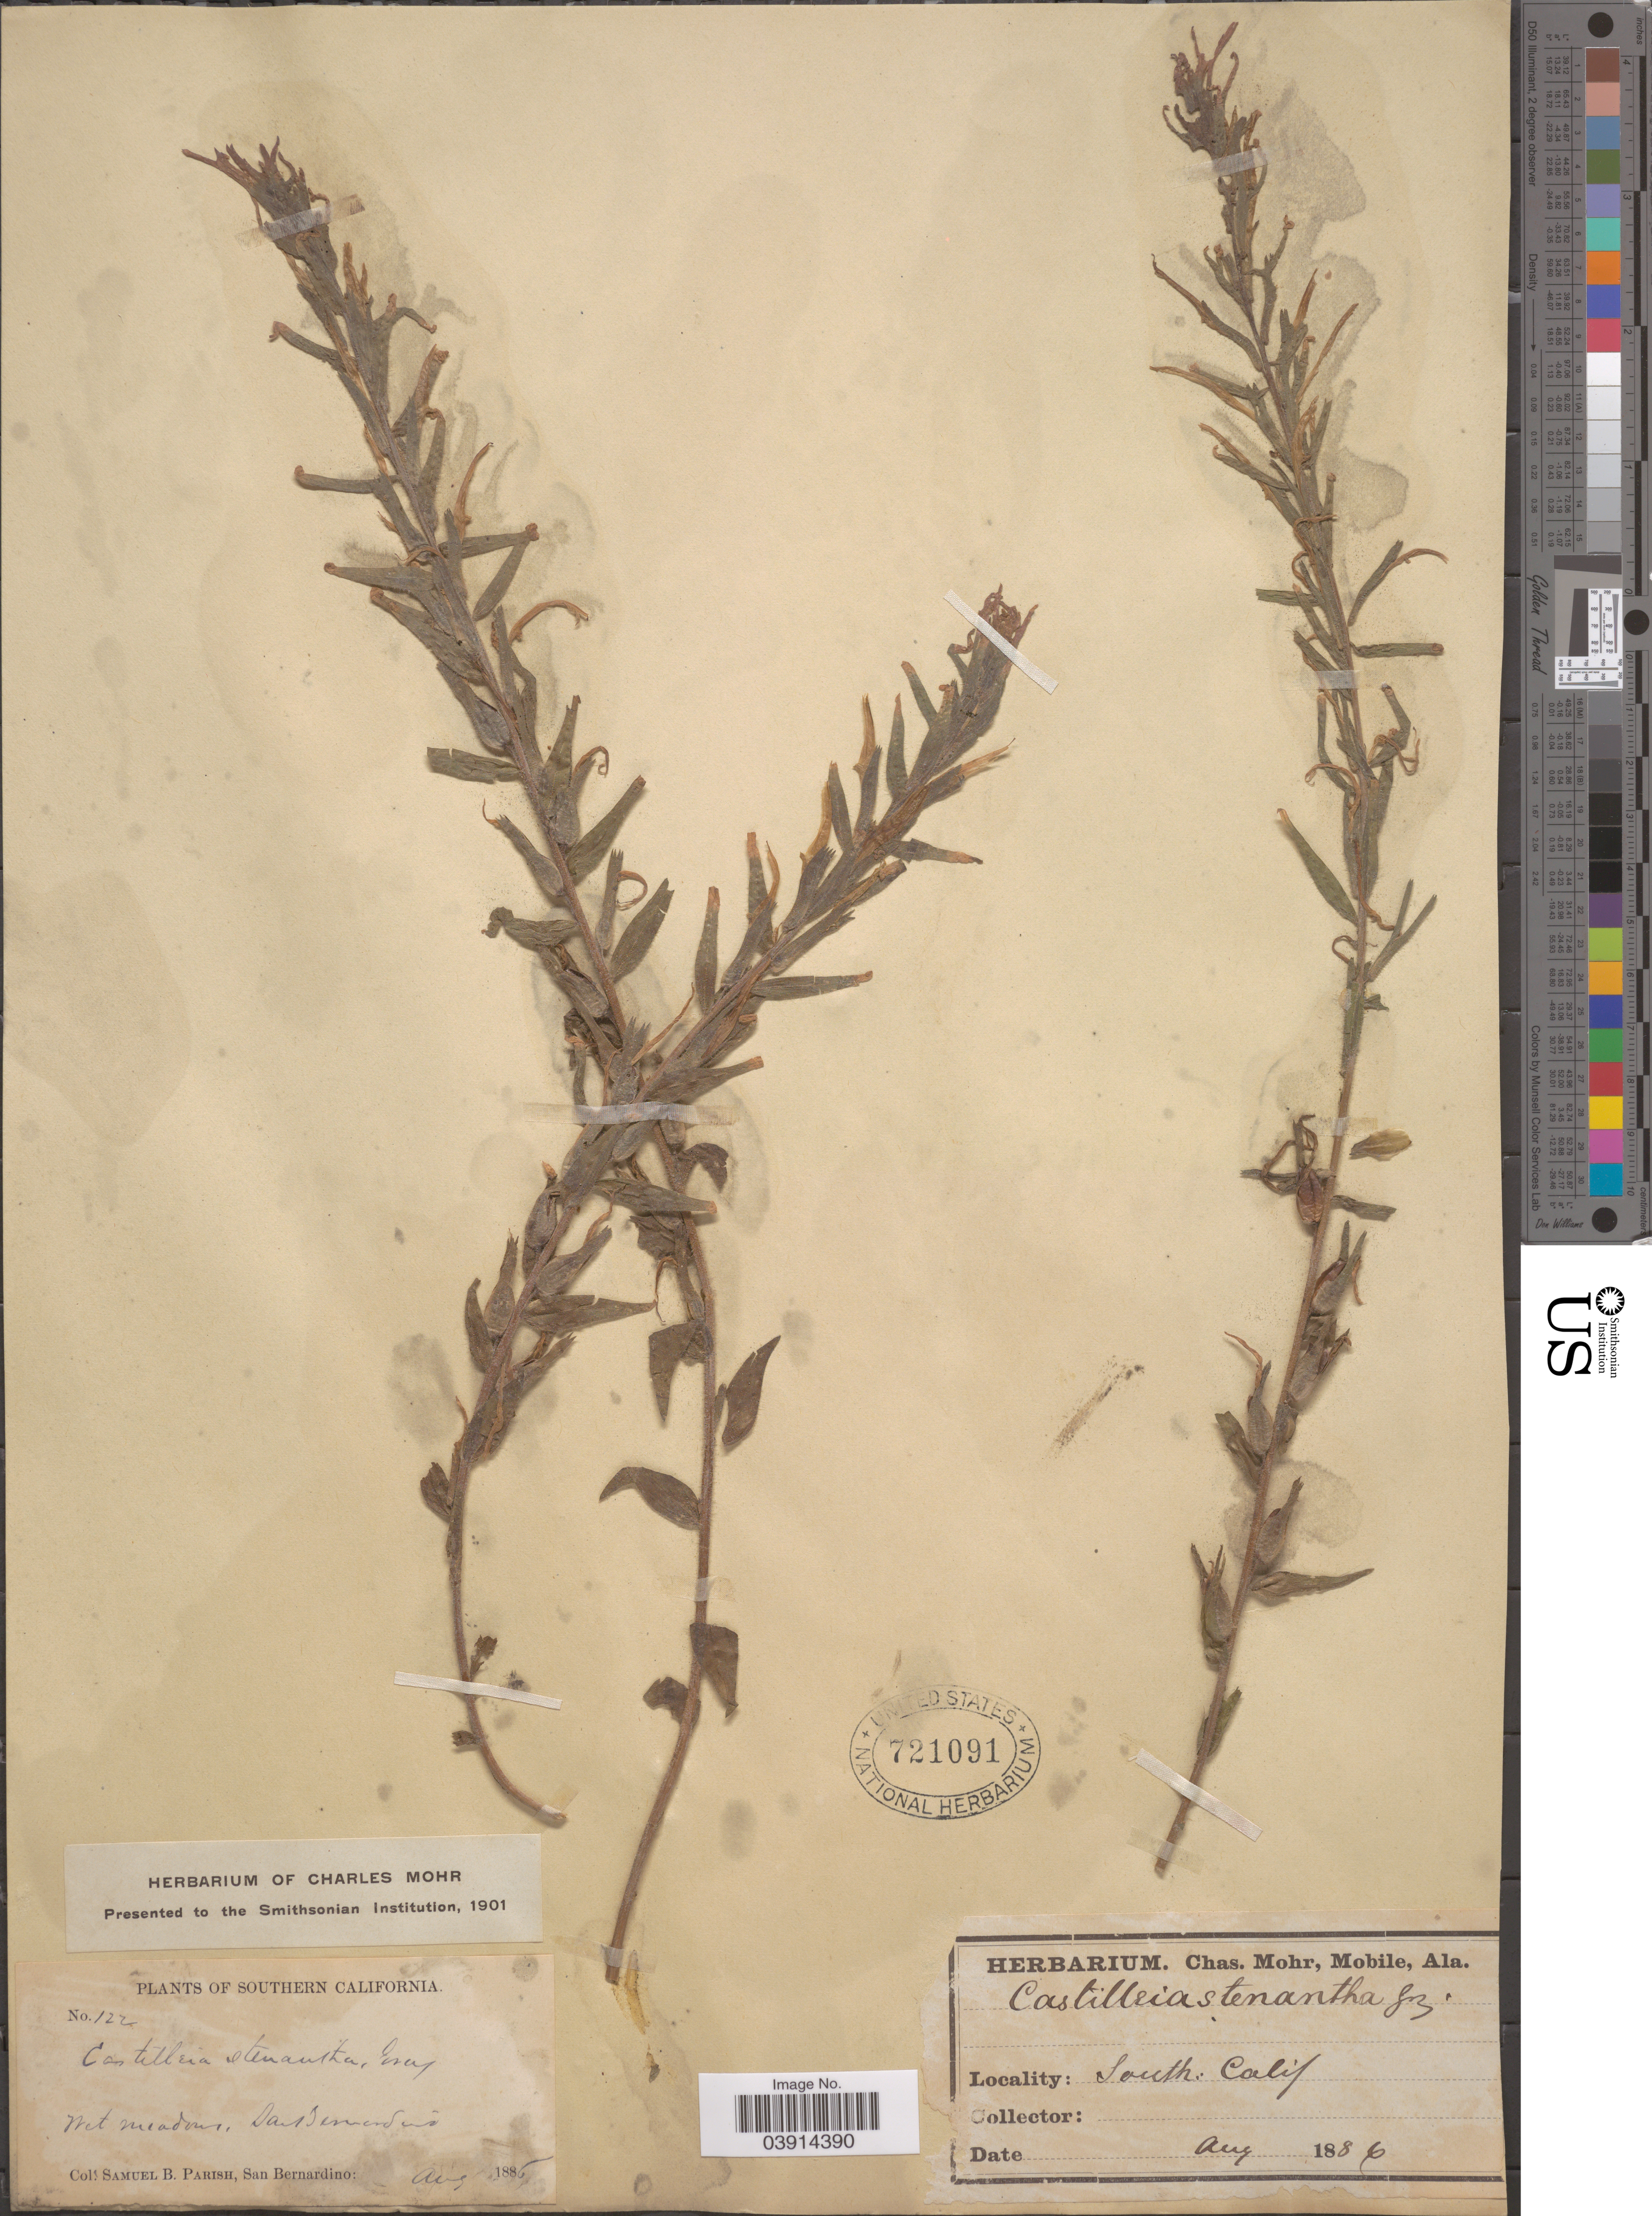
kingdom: Plantae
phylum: Tracheophyta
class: Magnoliopsida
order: Lamiales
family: Orobanchaceae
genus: Castilleja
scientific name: Castilleja stenantha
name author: A. Gray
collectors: S. B. Parish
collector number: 122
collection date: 1886-08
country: United States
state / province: California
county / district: San Bernardino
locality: Southern California. Wet meadows, San Bernardino.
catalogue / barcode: US 721091